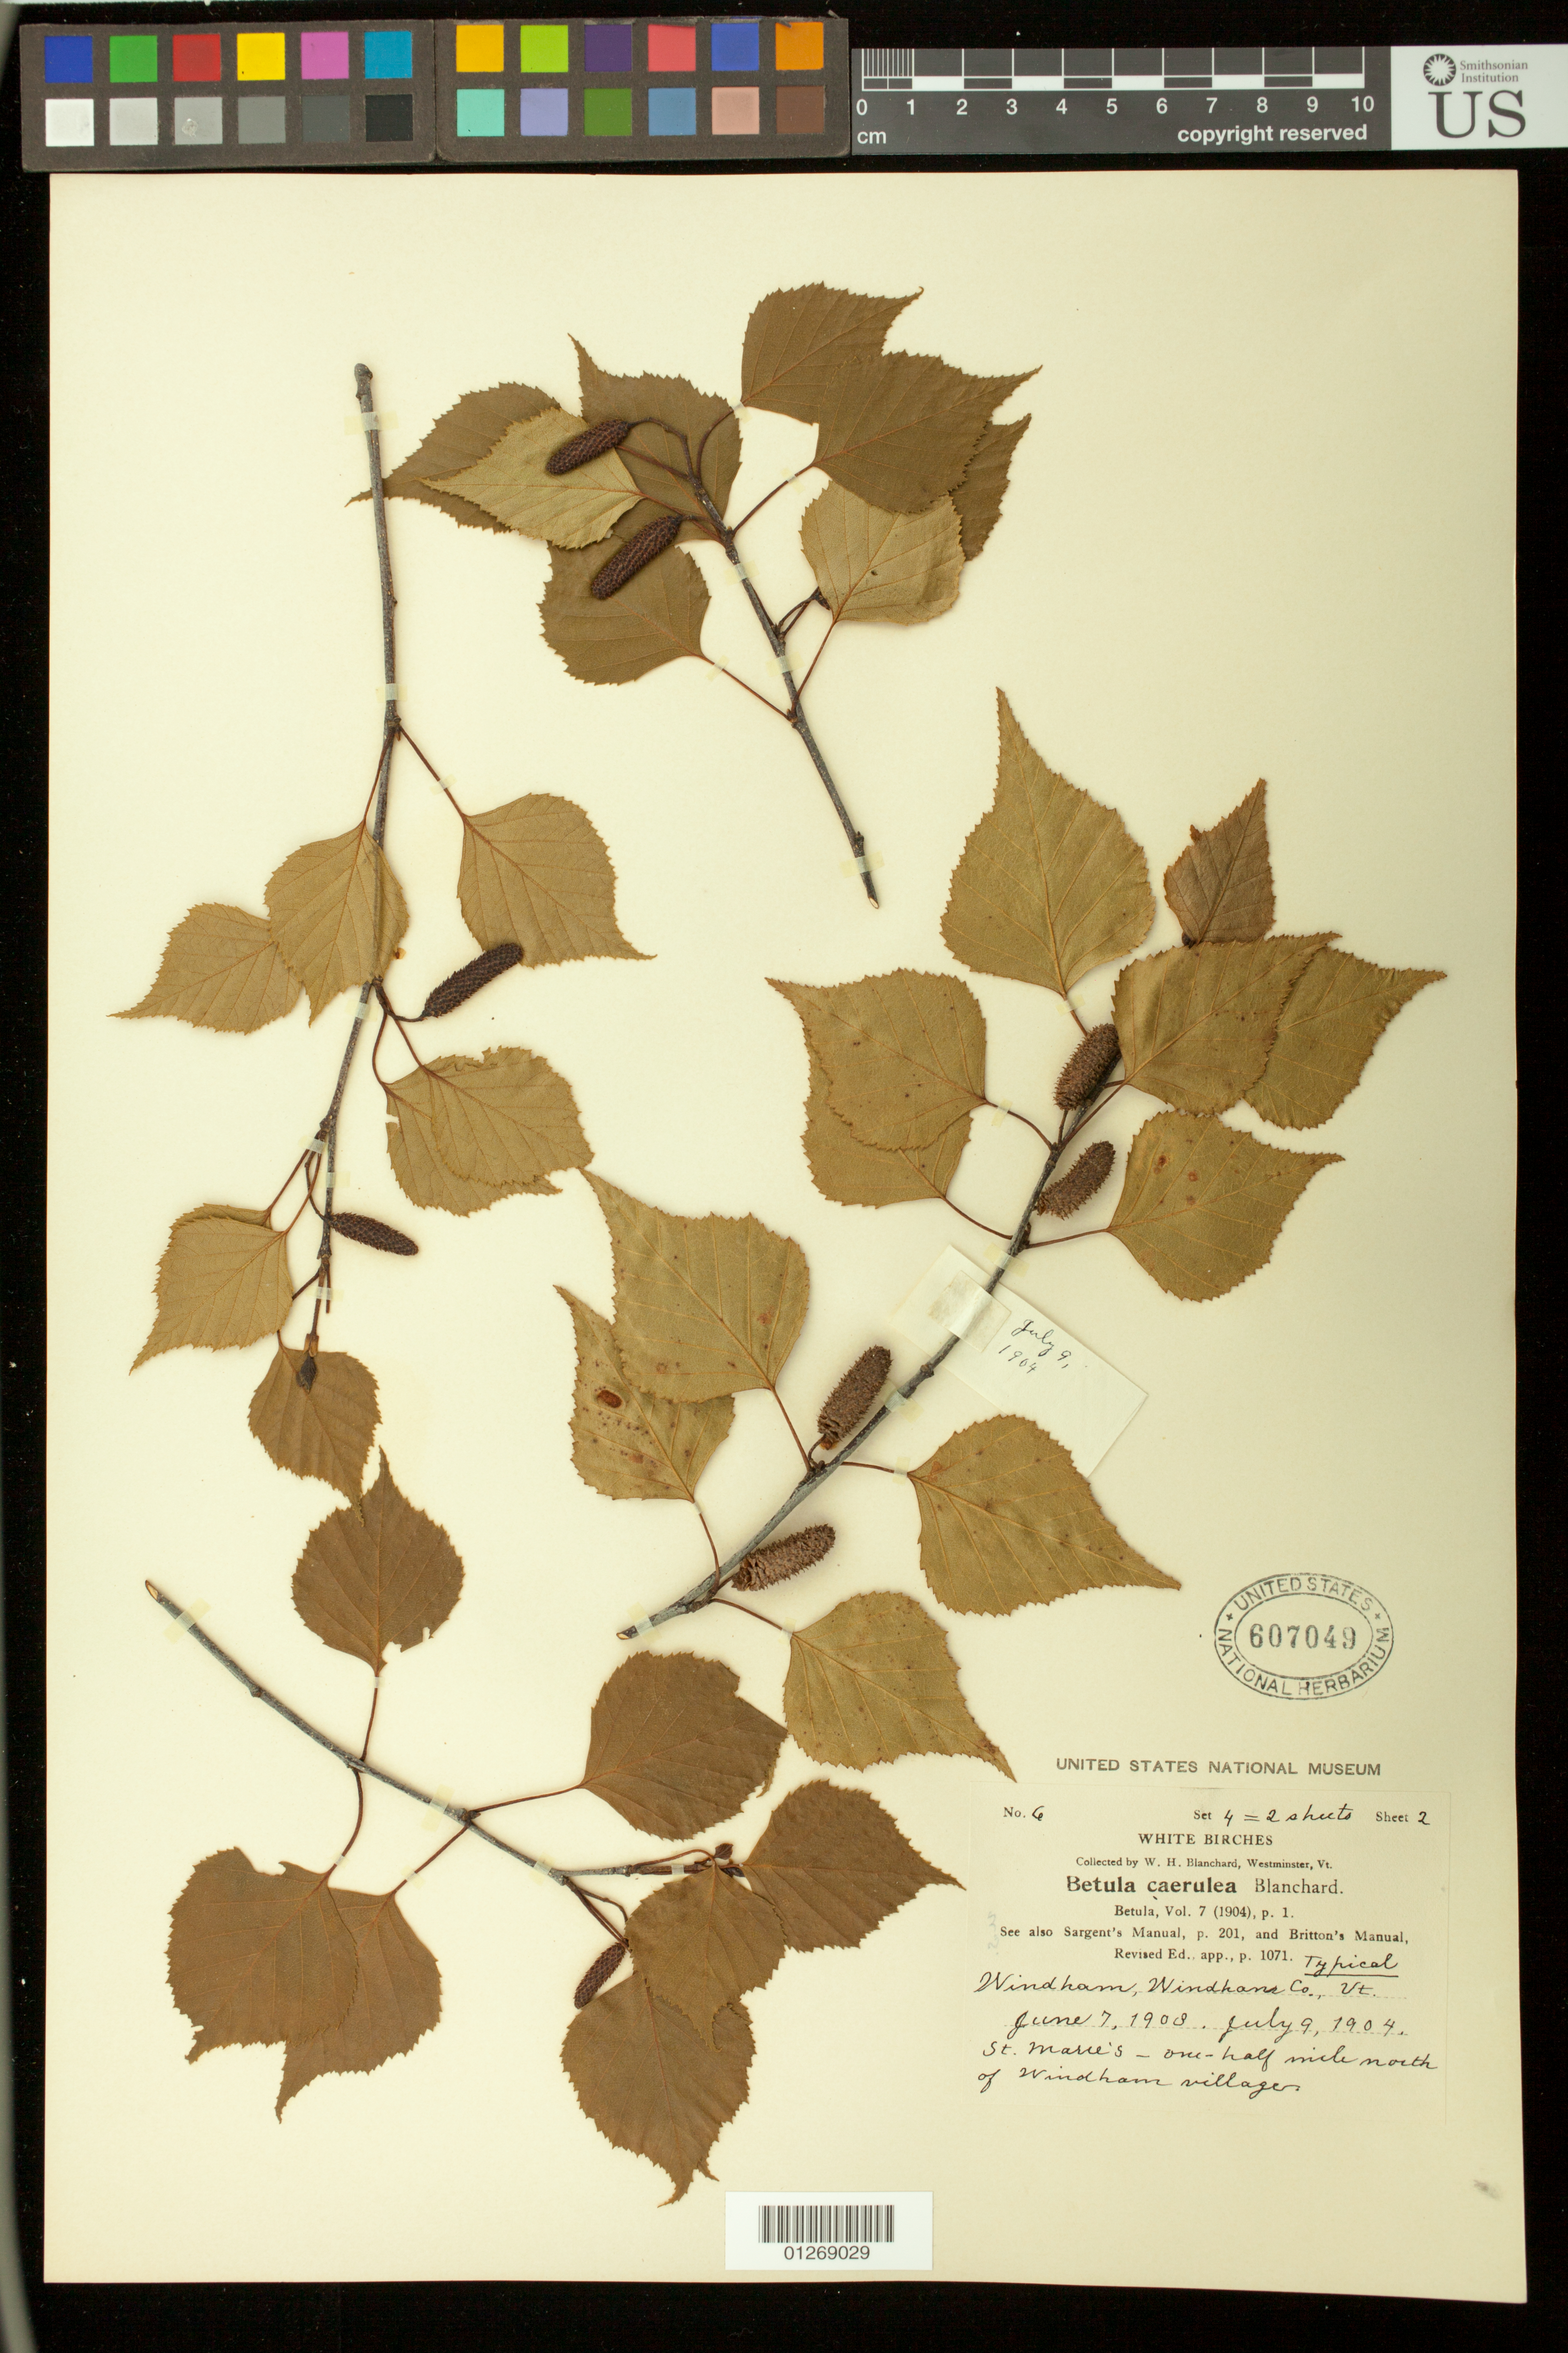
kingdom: Plantae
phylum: Tracheophyta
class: Magnoliopsida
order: Fagales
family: Betulaceae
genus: Betula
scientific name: Betula caerulea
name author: Blanch.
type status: Possible Type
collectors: W. H. Blanchard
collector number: No. 6, Set 4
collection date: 1903-06-07,1904-07-09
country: United States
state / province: Vermont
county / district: Windham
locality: Windham, Windham Co., Vt. St. Marie's - one-half mile north of Windham village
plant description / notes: Typification unclear; one of several sheets annotated as "Typical" by Blanchard. Additional (possible) types remain in the main herbarium. On this sheet, second element collected 9 Jul 1904 cannot be type (as name was published in May 1904).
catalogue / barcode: US 607049